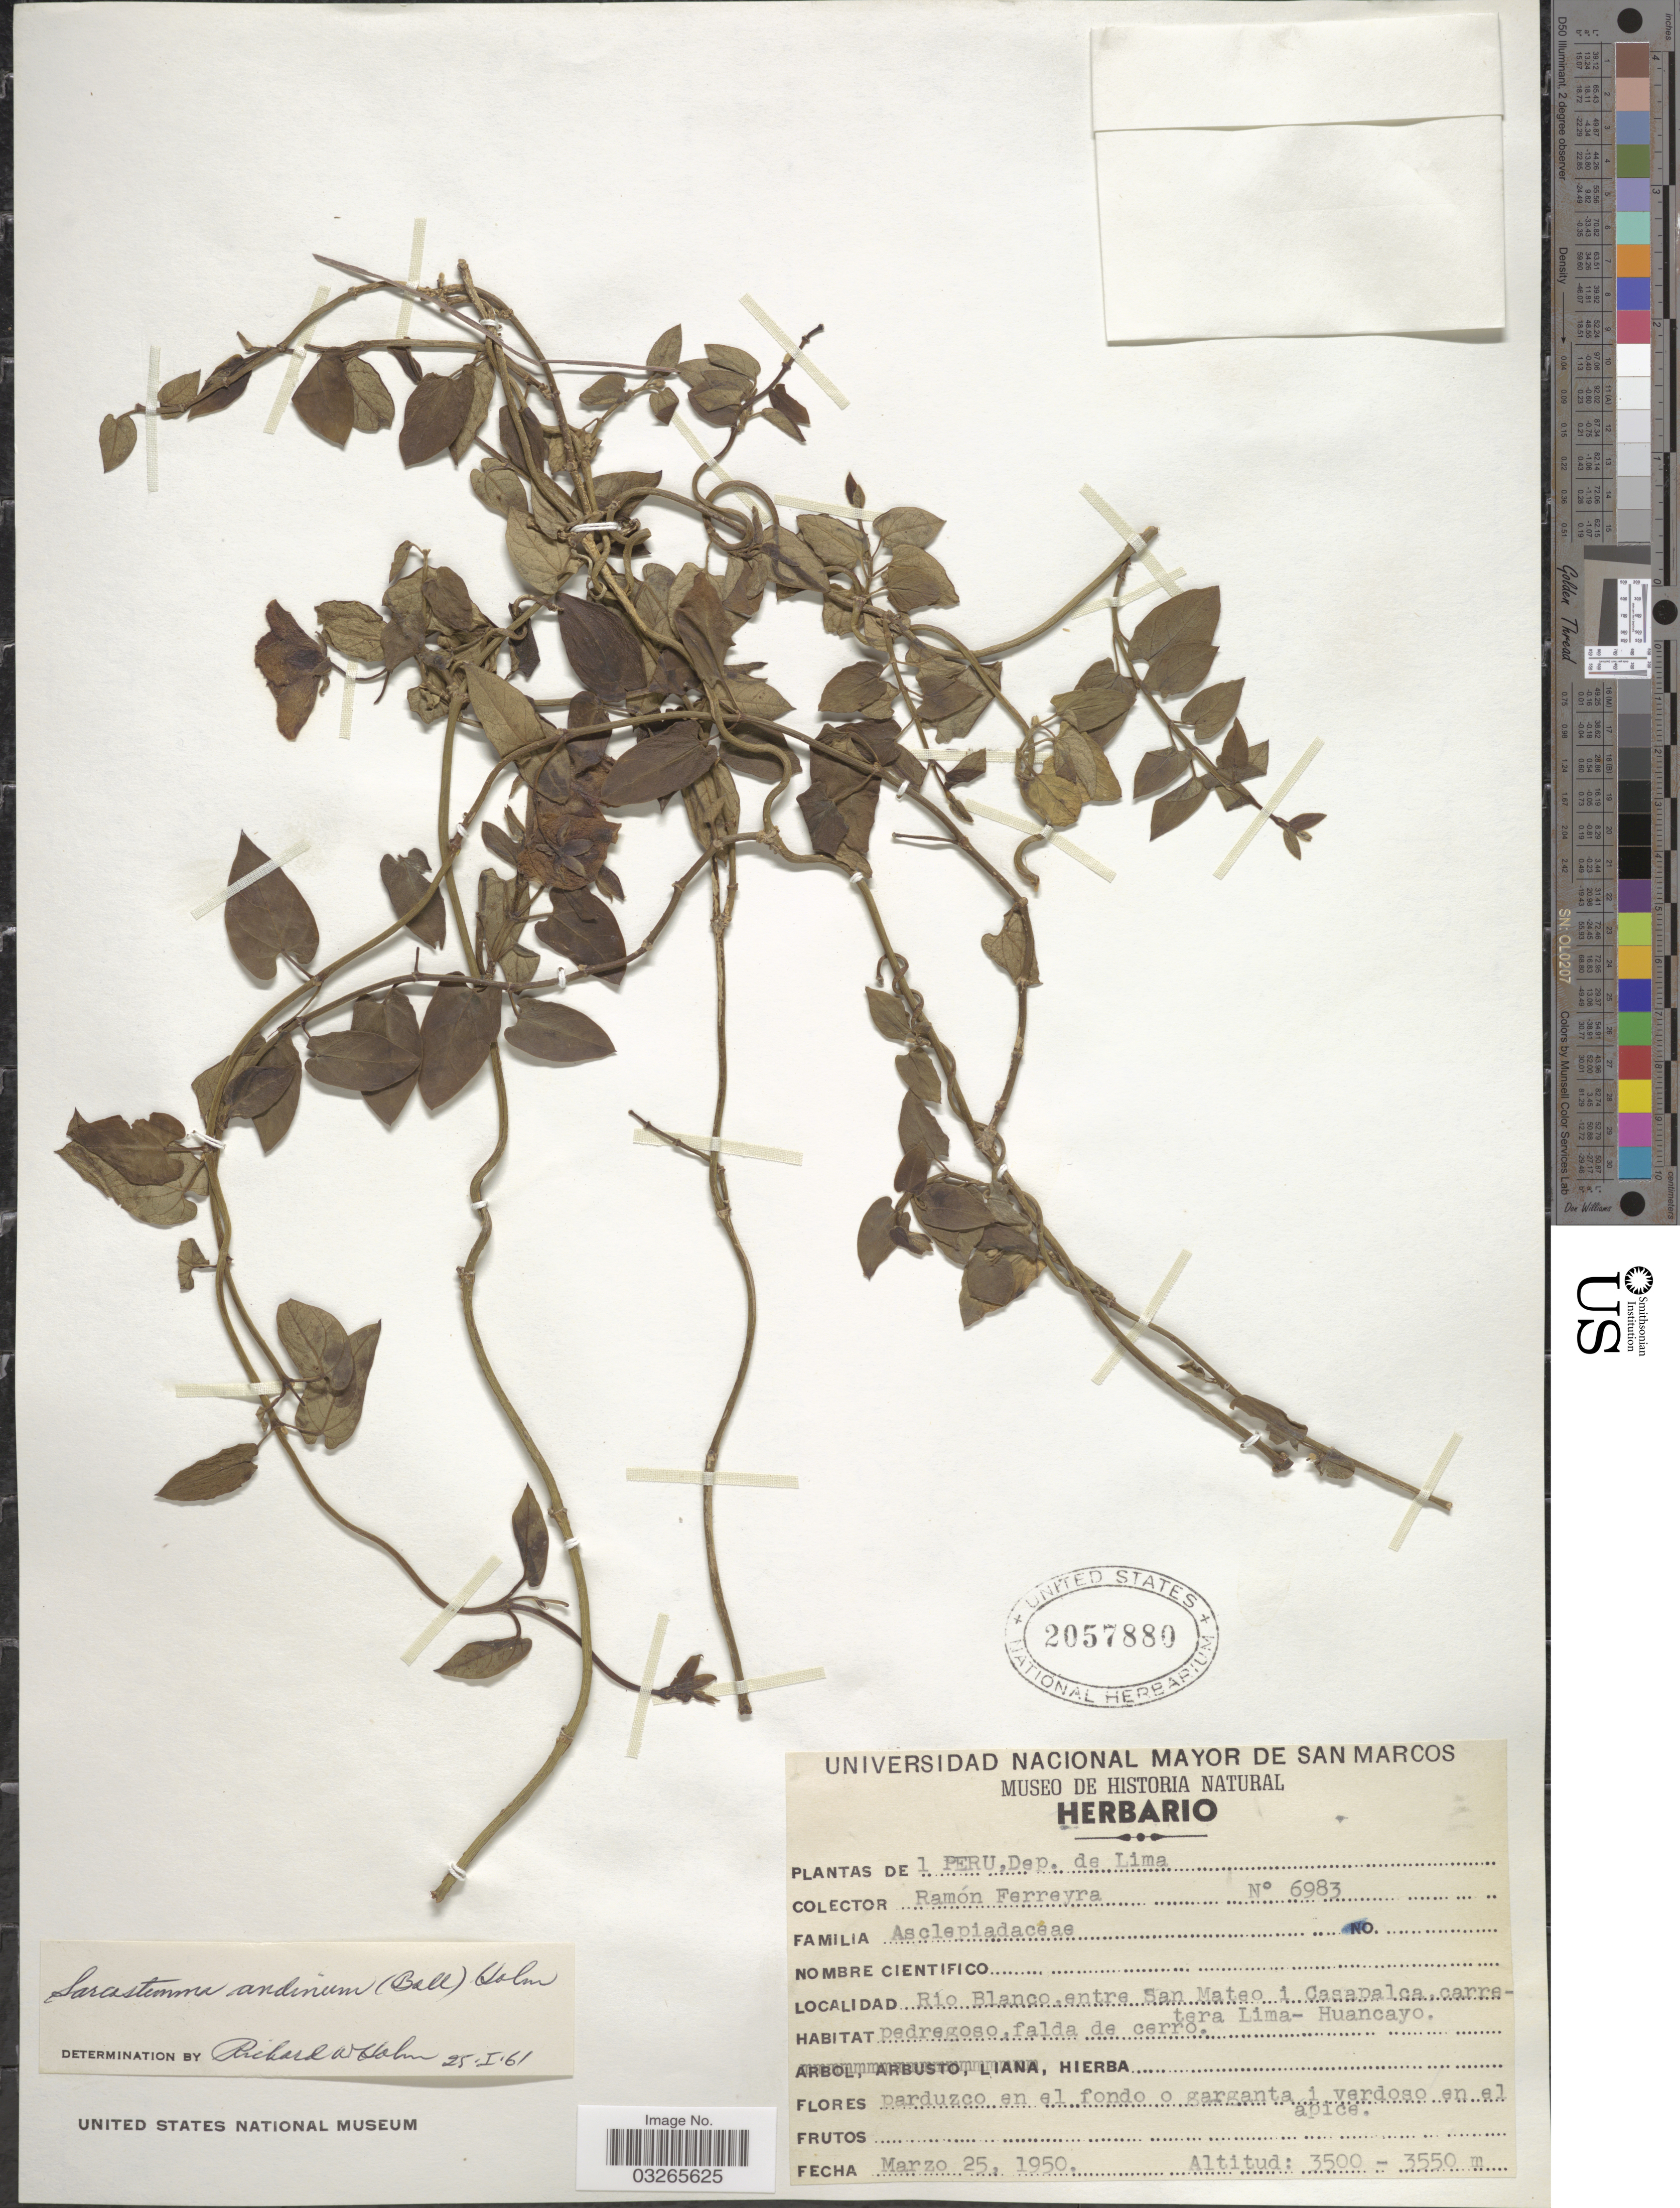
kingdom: Plantae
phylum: Tracheophyta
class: Magnoliopsida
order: Gentianales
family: Apocynaceae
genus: Sarcostemma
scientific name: Sarcostemma andinum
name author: (Ball) R.W. Holm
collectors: R. A. Ferreyra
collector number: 6983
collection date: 1950-03-25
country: Peru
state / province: Lima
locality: Dep. de Lima, Rio Blanco, entre San Mateo i Casapalca, carretera Lima-Huancayo.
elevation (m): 3500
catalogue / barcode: US 2057880